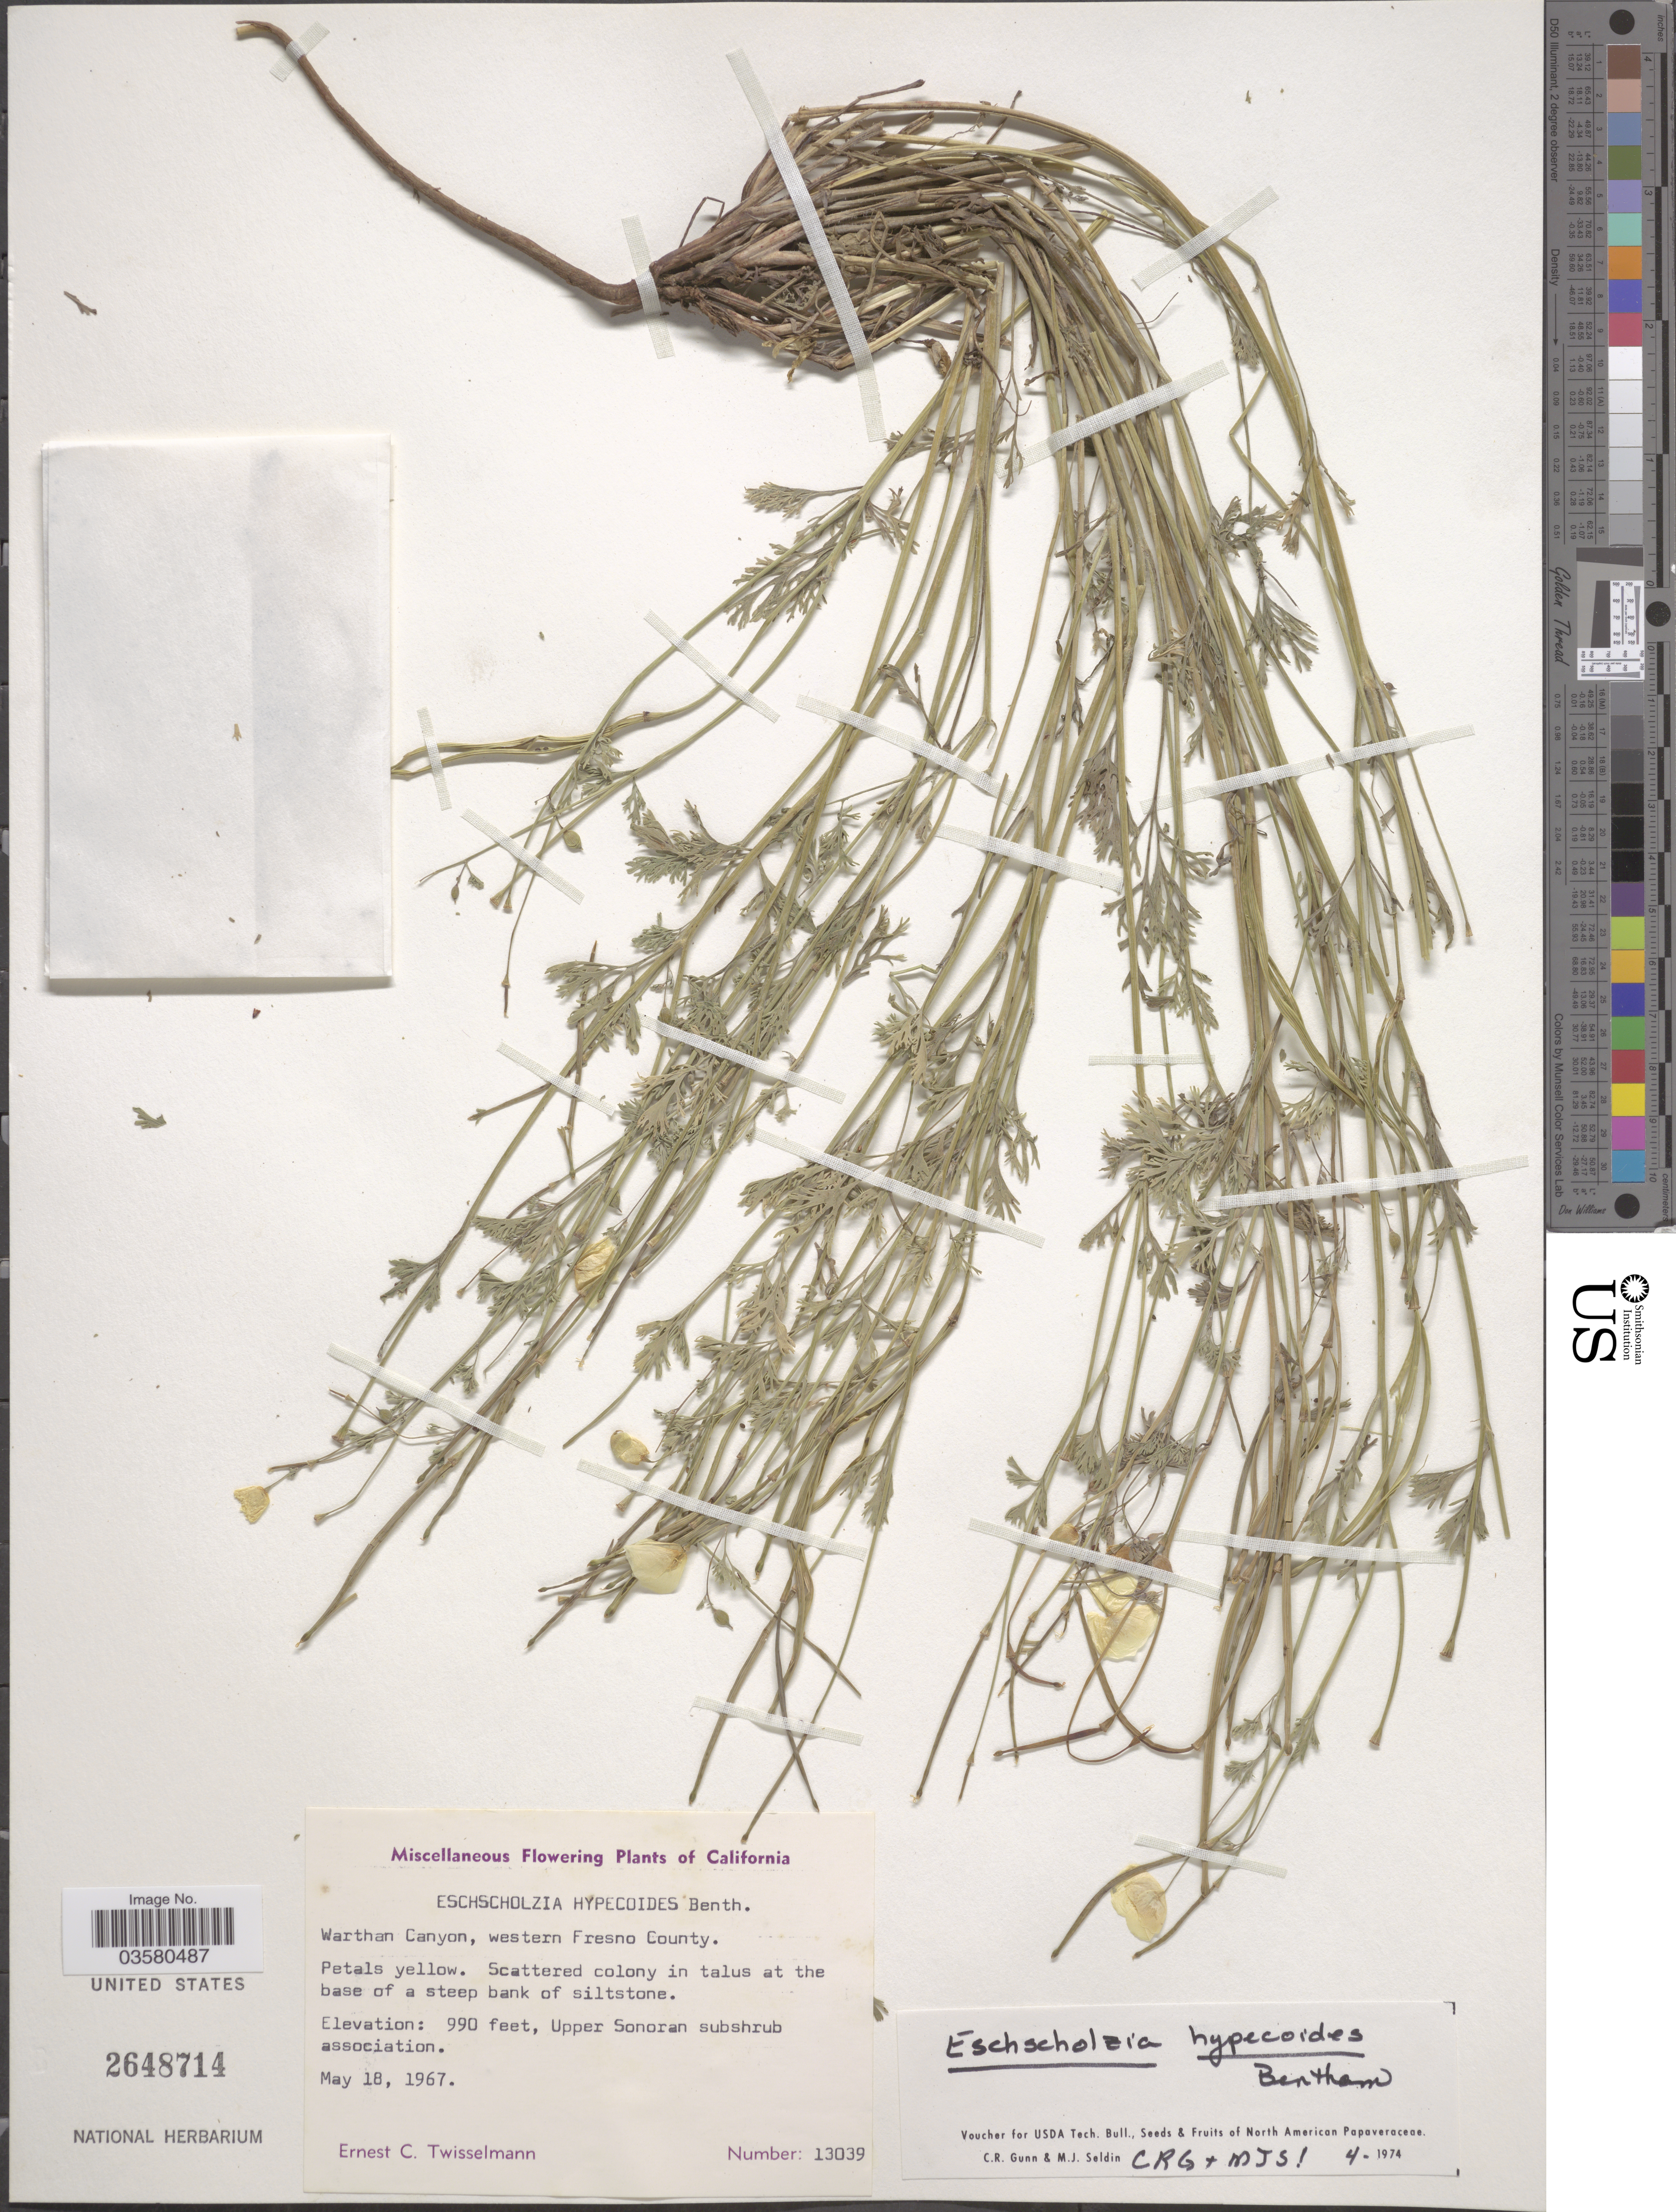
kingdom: Plantae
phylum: Tracheophyta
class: Magnoliopsida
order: Ranunculales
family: Papaveraceae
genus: Eschscholzia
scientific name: Eschscholzia hypecoides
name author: Benth.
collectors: E. Twisselmann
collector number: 13039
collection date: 1967-05-18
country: United States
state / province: California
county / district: Fresno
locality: Warthan Canyon, western Fresno County. Upper Sonoran subshrub.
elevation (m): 302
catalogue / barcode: US 2648714